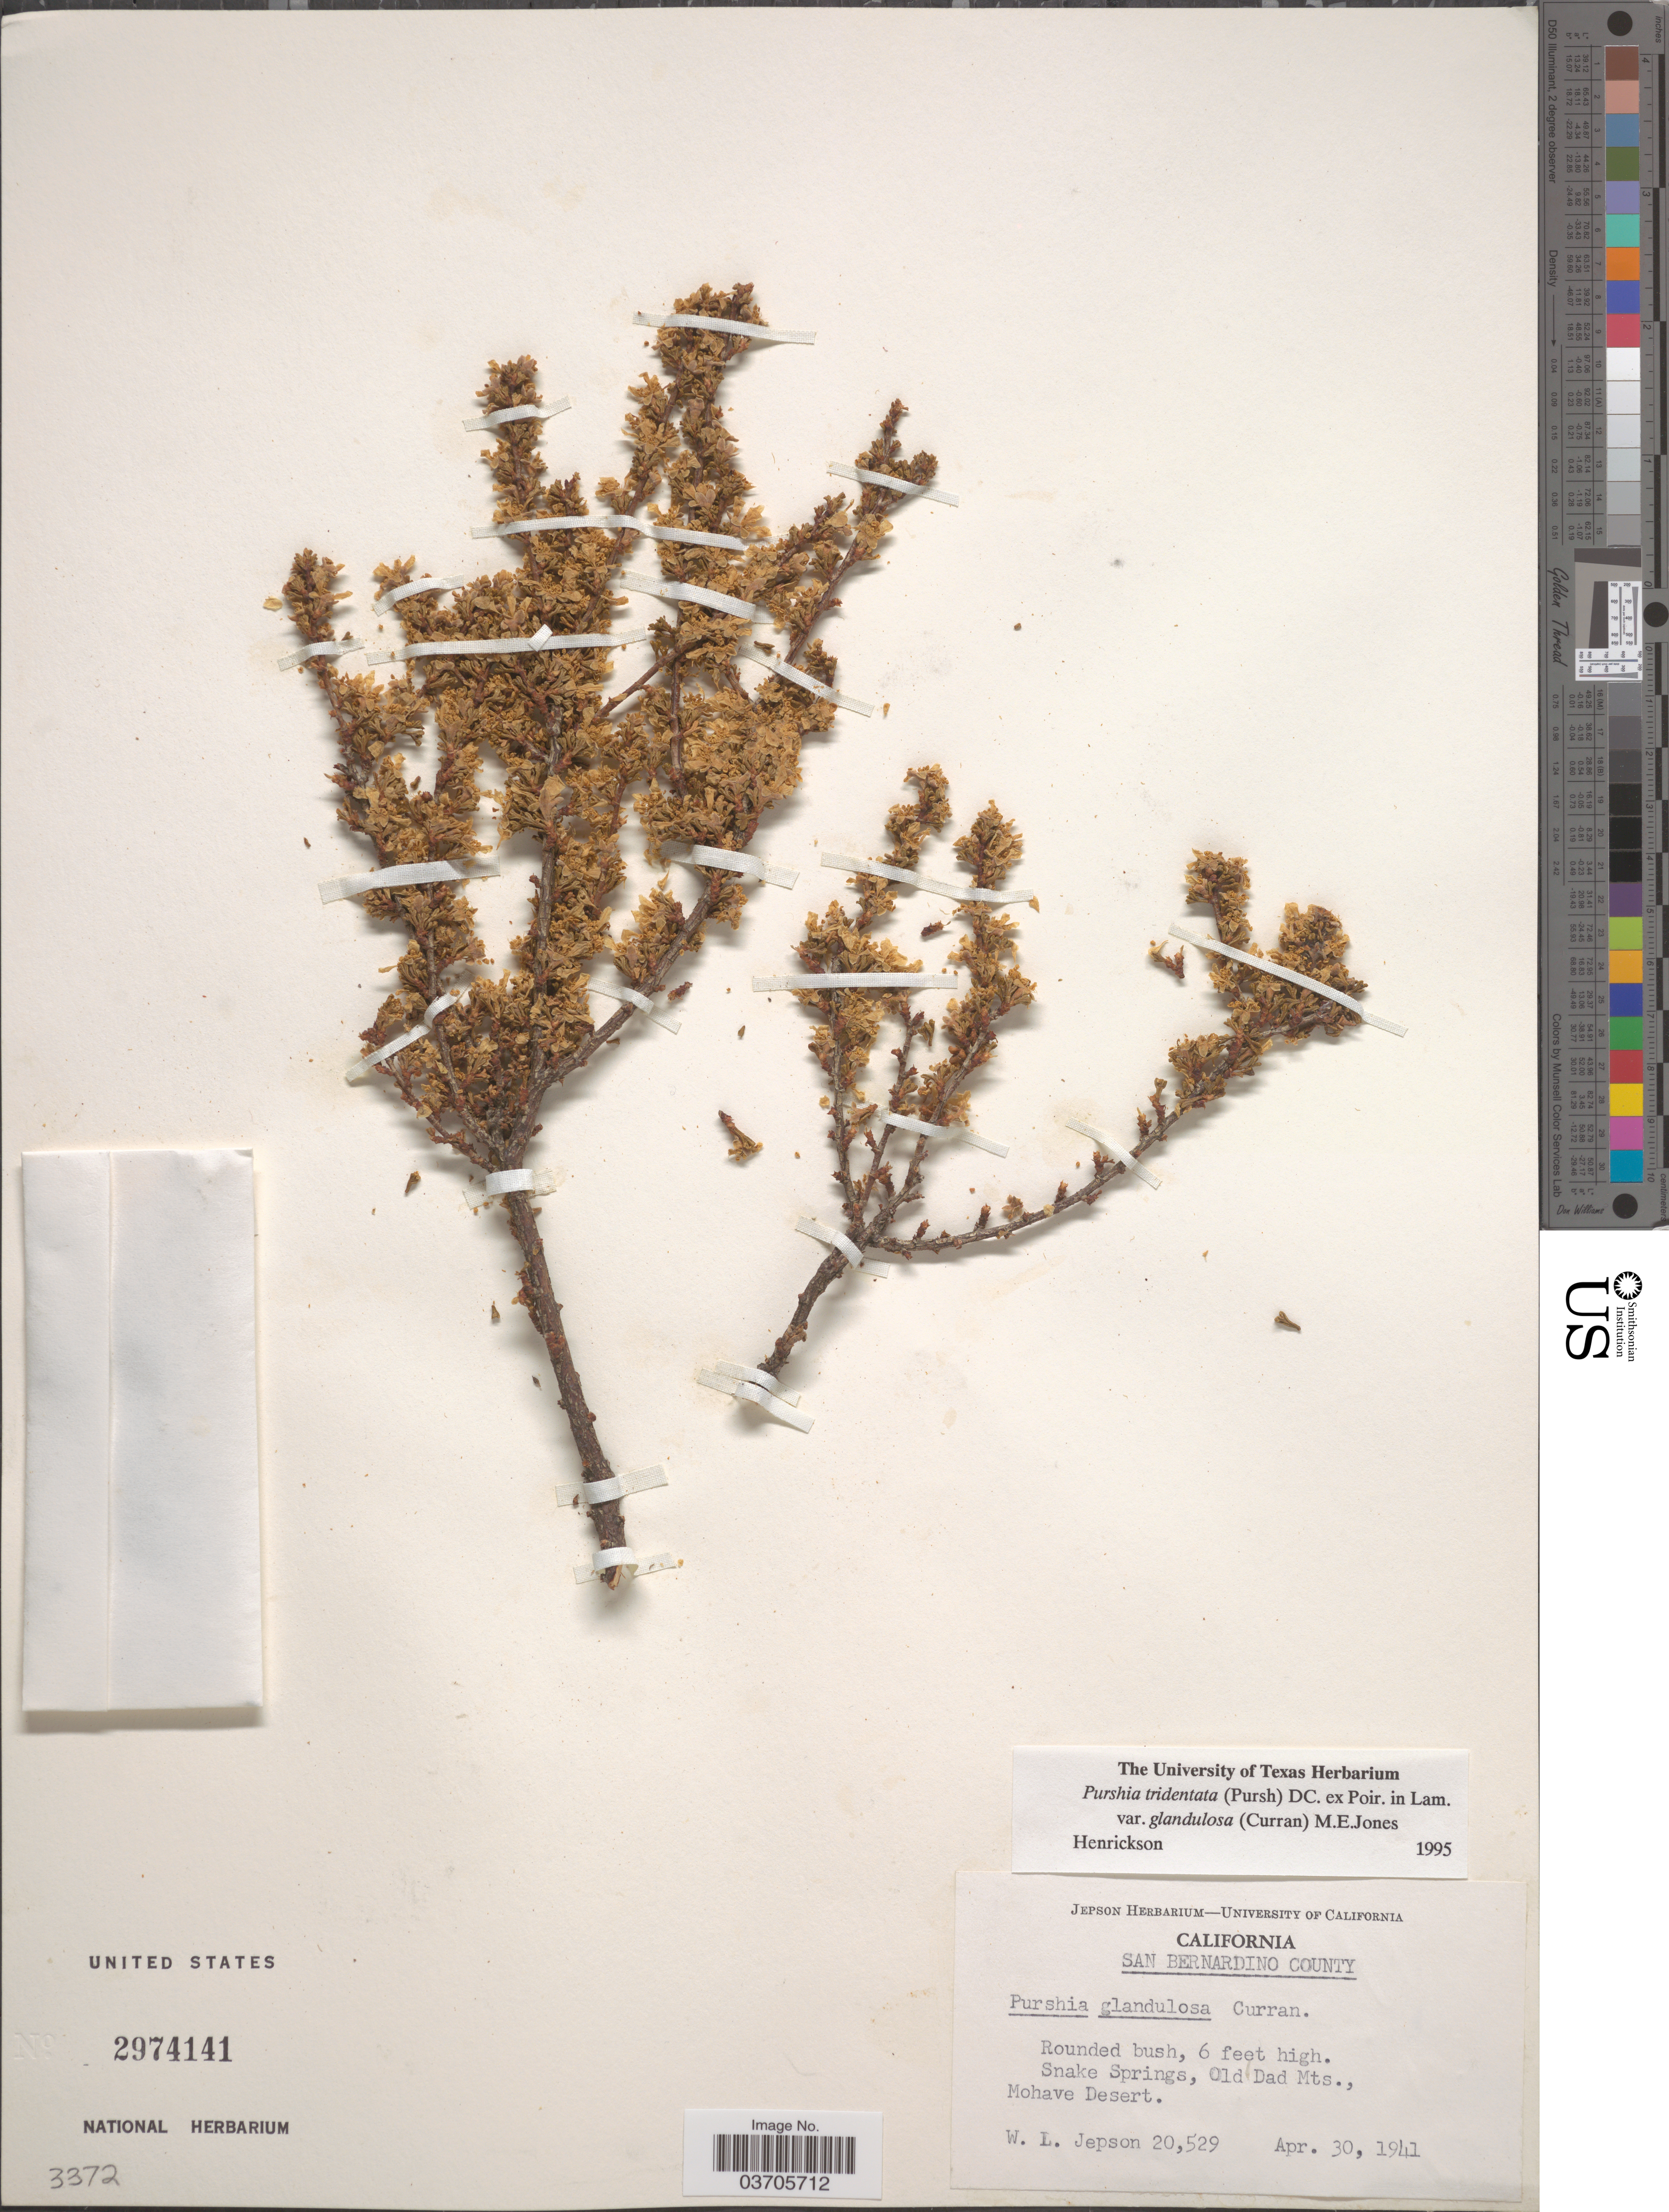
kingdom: Plantae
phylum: Tracheophyta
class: Magnoliopsida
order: Rosales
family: Rosaceae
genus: Purshia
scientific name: Purshia glandulosa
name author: Curran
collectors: W. L. Jepson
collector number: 20529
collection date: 1941-04-30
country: United States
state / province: California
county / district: San Bernardino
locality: San Bernardino County. Snake Springs, Old Dad Mts., Mohave Desert.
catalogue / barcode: US 2974141